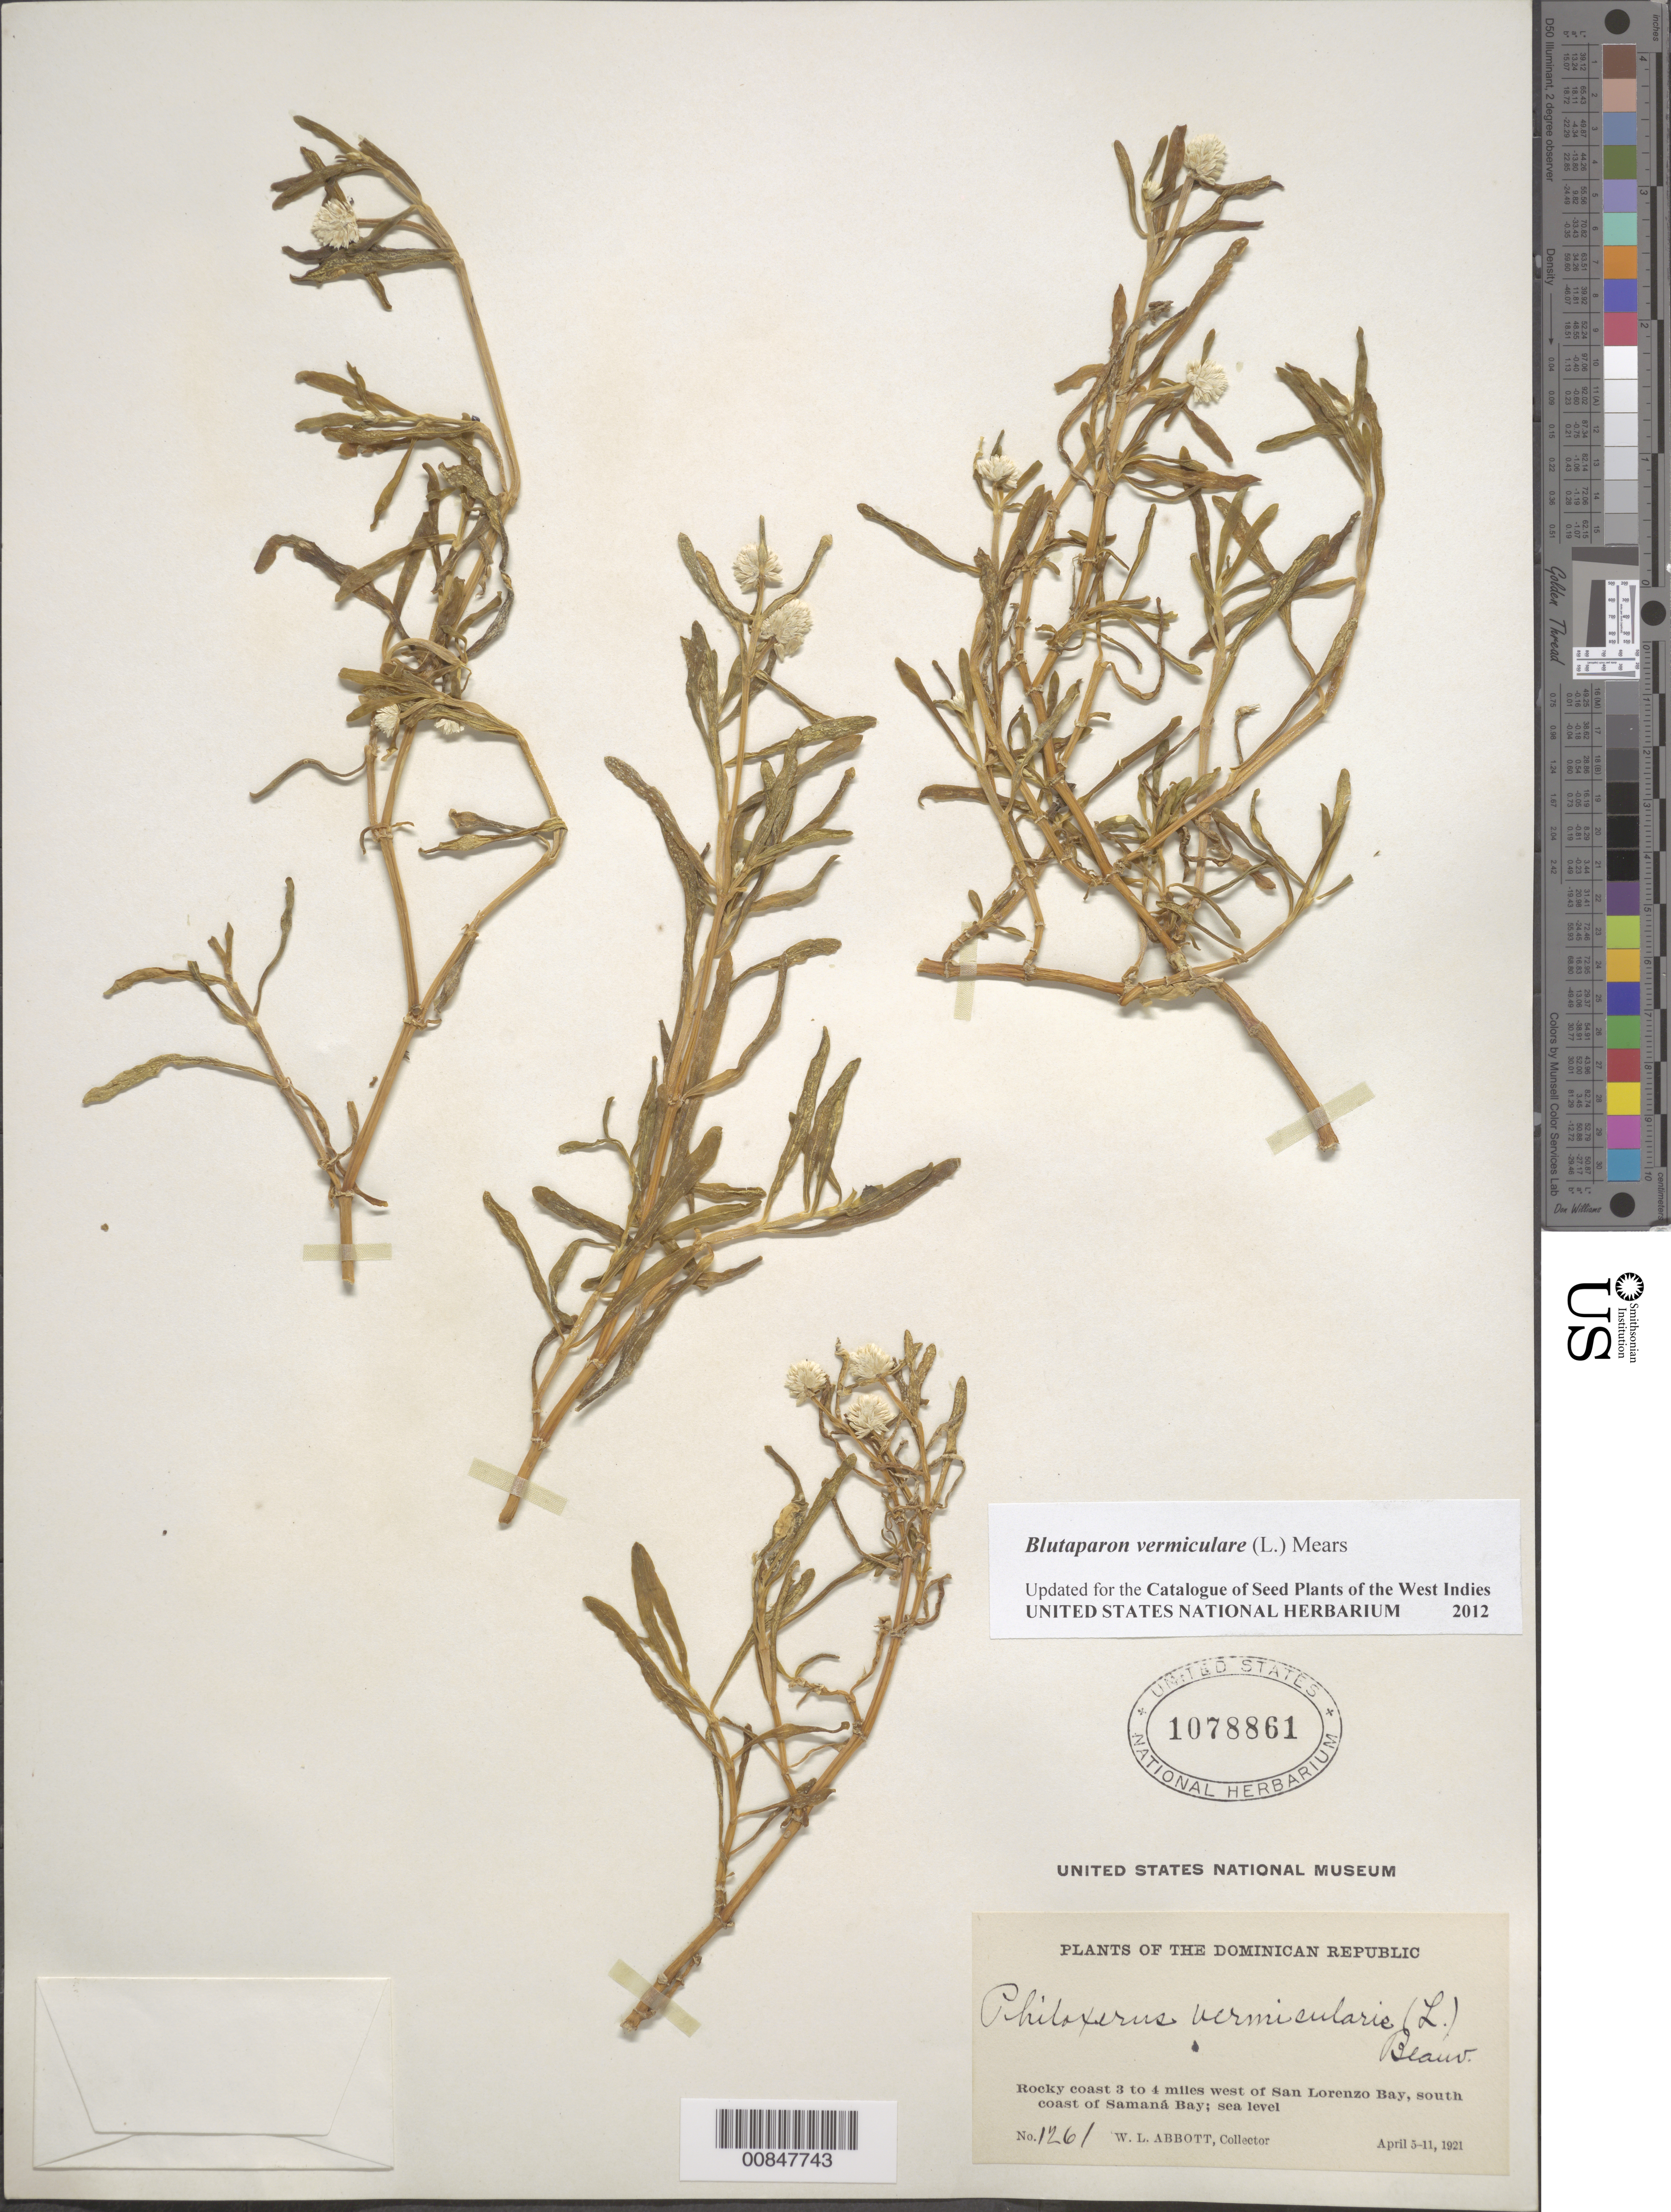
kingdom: Plantae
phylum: Tracheophyta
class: Magnoliopsida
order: Caryophyllales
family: Amaranthaceae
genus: Gomphrena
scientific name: Gomphrena vermicularis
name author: L.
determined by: Strong, Mark T., (BOT), Smithsonian Institution - National Museum of Natural History (UNITED STATES)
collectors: W. L. Abbott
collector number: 1261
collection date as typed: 05 Apr 1921 to 11 Apr 1921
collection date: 1921-04-05/1921-04-11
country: Dominican Republic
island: Hispaniola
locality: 3 to 4 miles west of San Lorenzo Bay, south coast of Samaná bay.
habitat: Rocky coast.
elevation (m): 0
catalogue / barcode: US 1078861